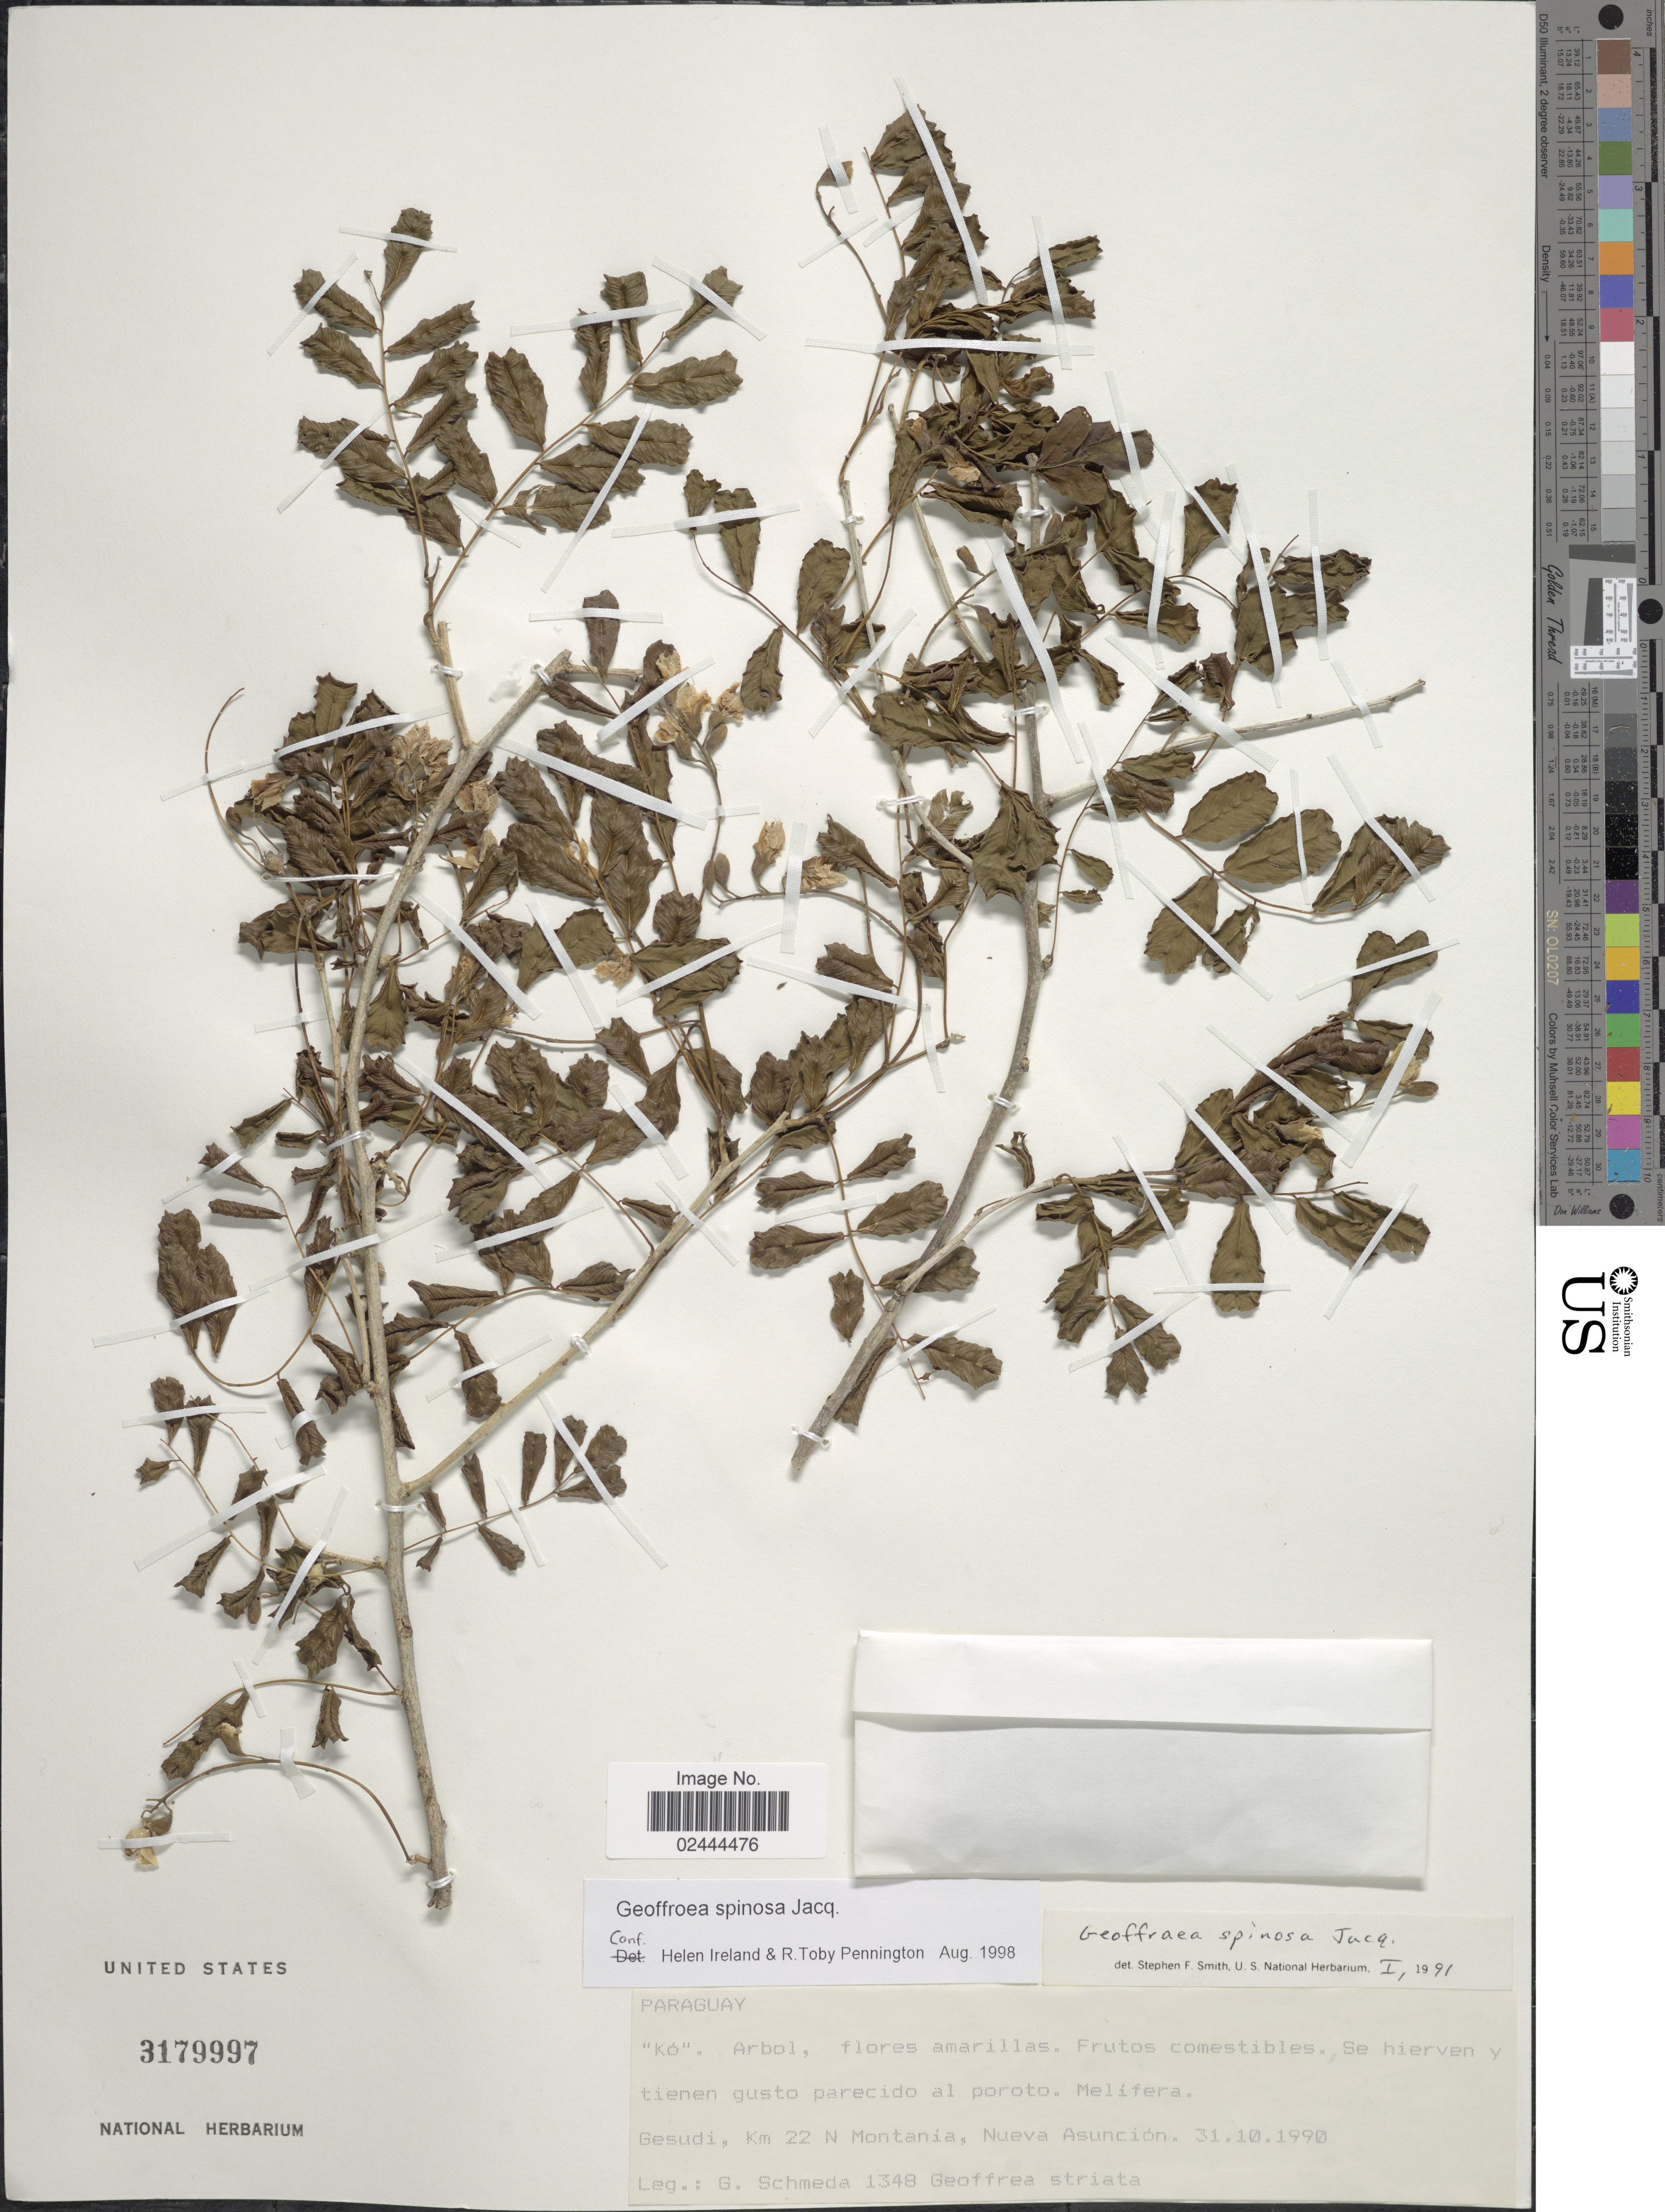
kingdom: Plantae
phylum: Tracheophyta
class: Magnoliopsida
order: Fabales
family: Fabaceae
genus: Geoffroea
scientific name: Geoffroea spinosa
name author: Jacq.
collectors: G. Schmeda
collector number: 1348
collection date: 1990-10-31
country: Paraguay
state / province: Asuncion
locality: Gesudi, km 22 N Montania, Nueva Asuncion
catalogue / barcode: US 3179997